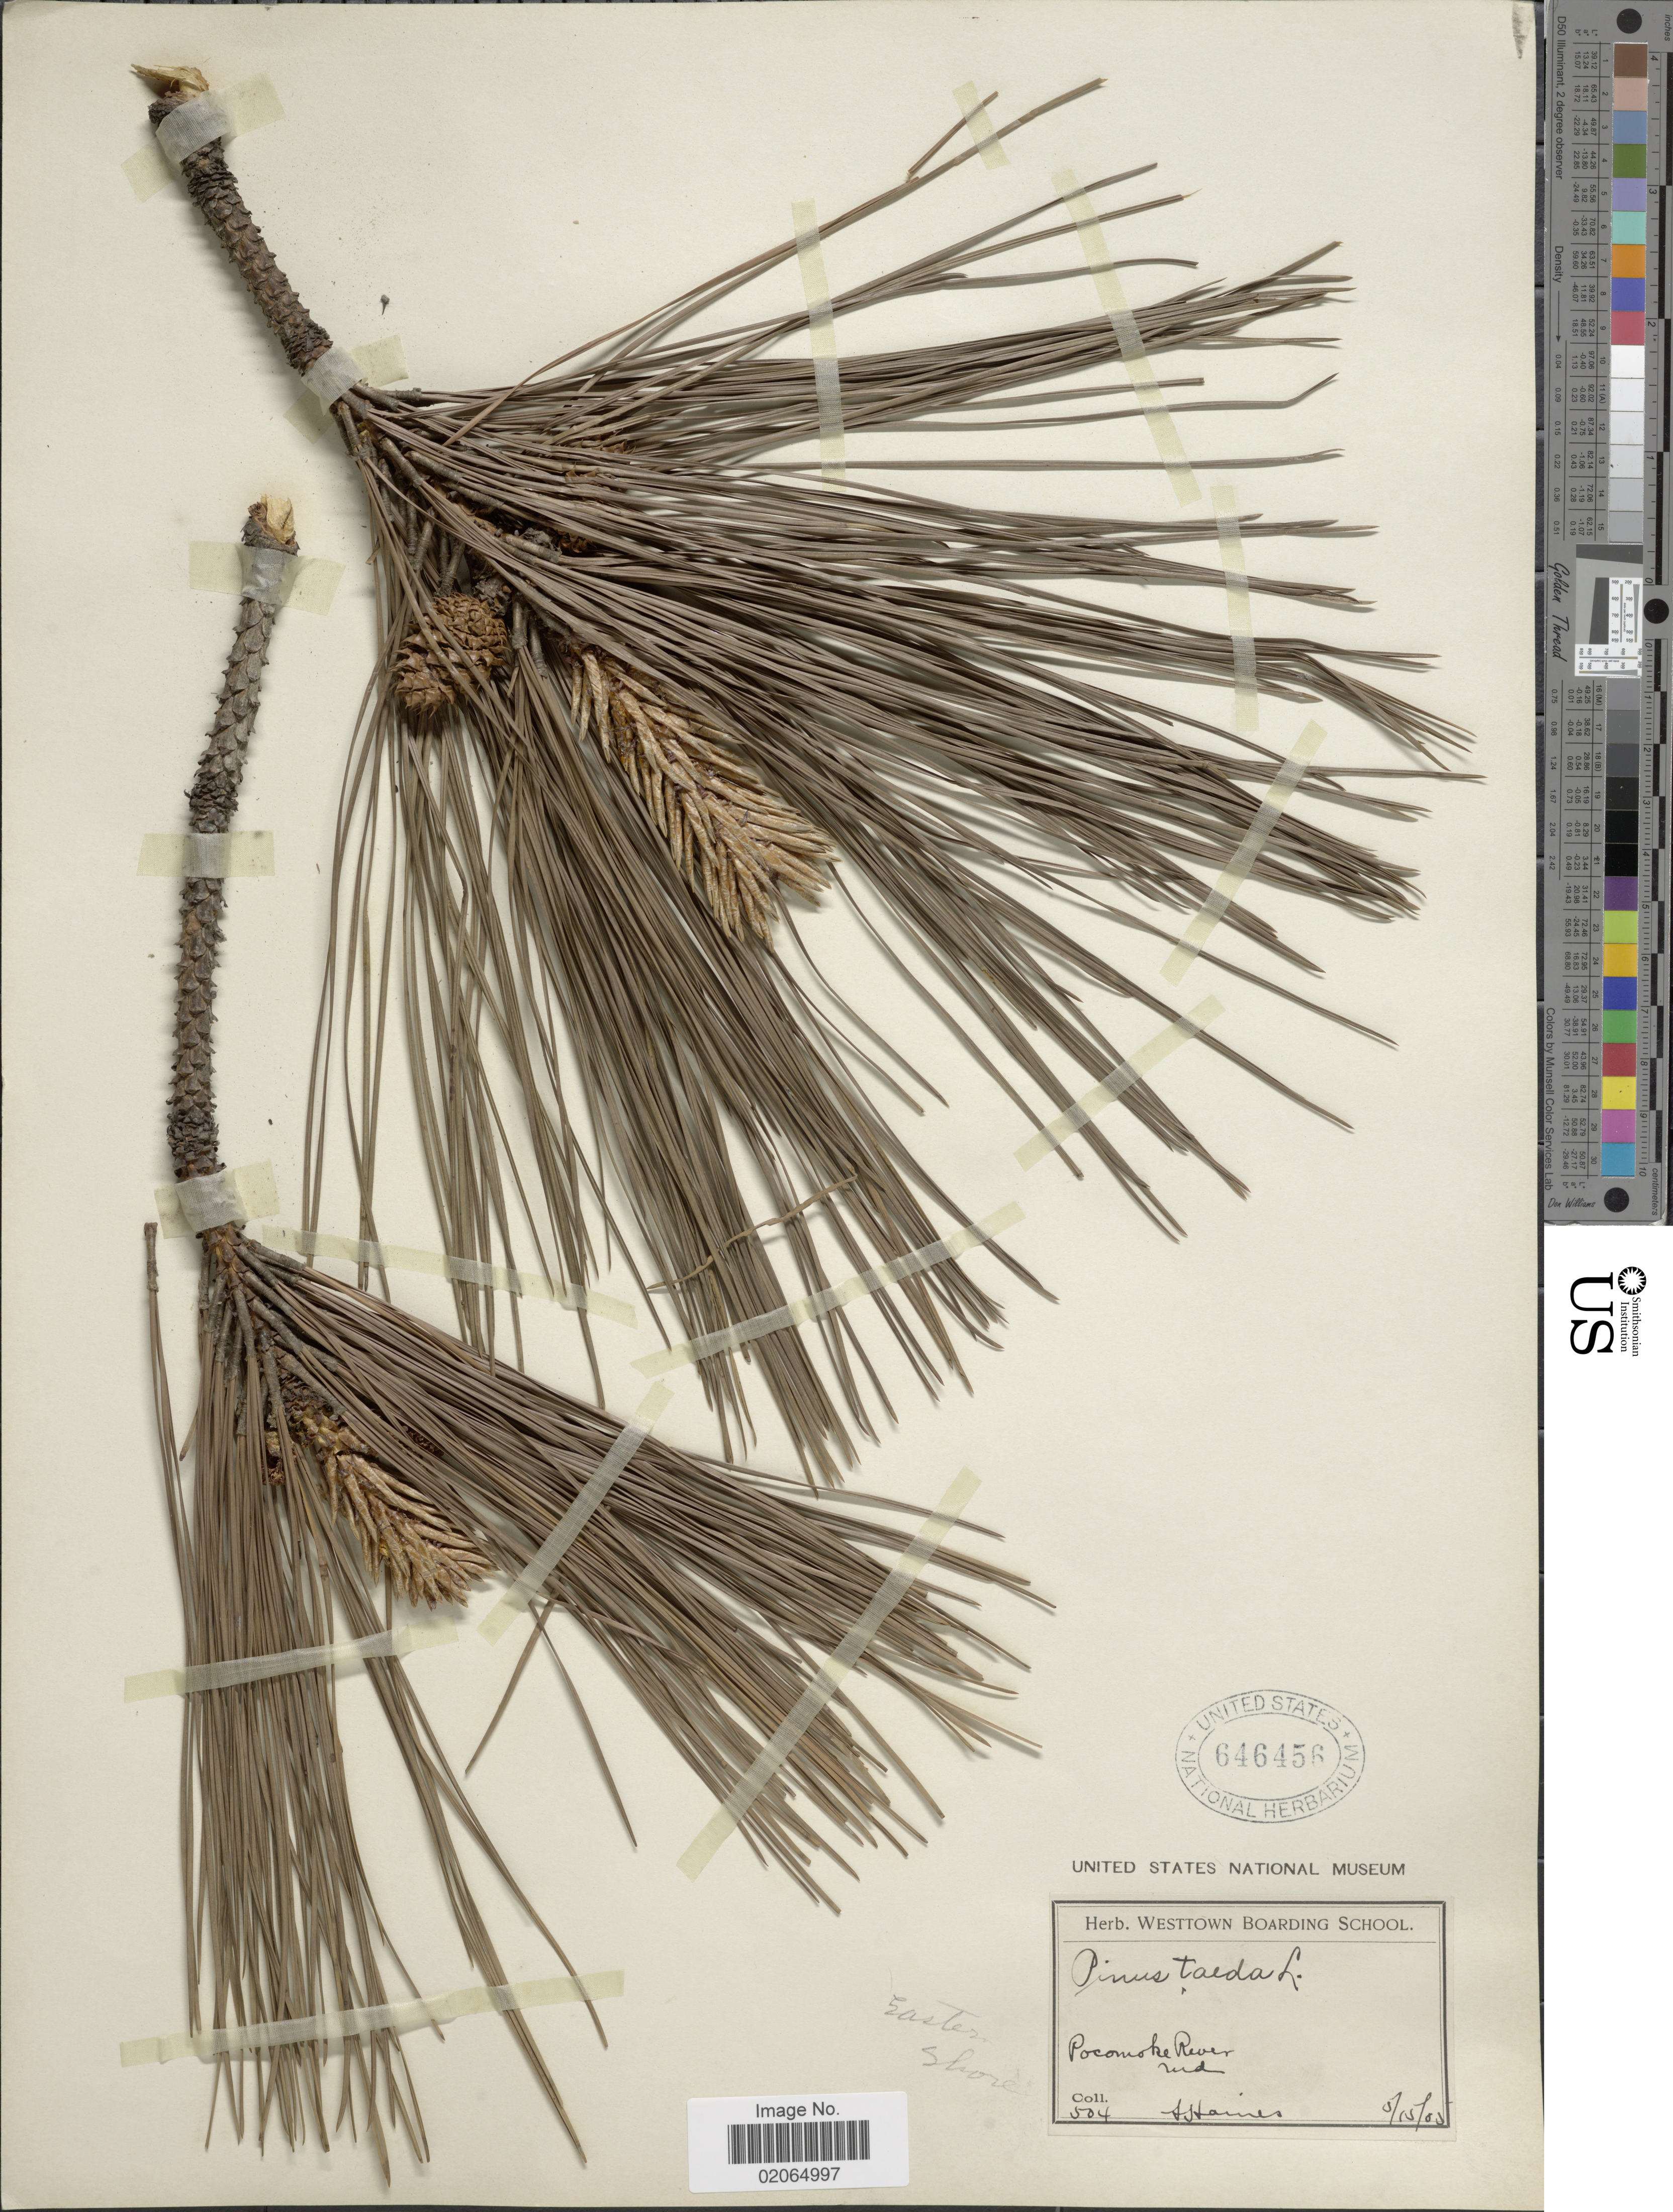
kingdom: Plantae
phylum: Tracheophyta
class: Pinopsida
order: Pinales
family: Pinaceae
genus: Pinus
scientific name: Pinus taeda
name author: L.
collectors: A. Haines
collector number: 504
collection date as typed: Transcribed d/m/y: 15/5/5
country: United States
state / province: Maryland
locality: Pocomoke River, Eastern Shore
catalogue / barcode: US 646456